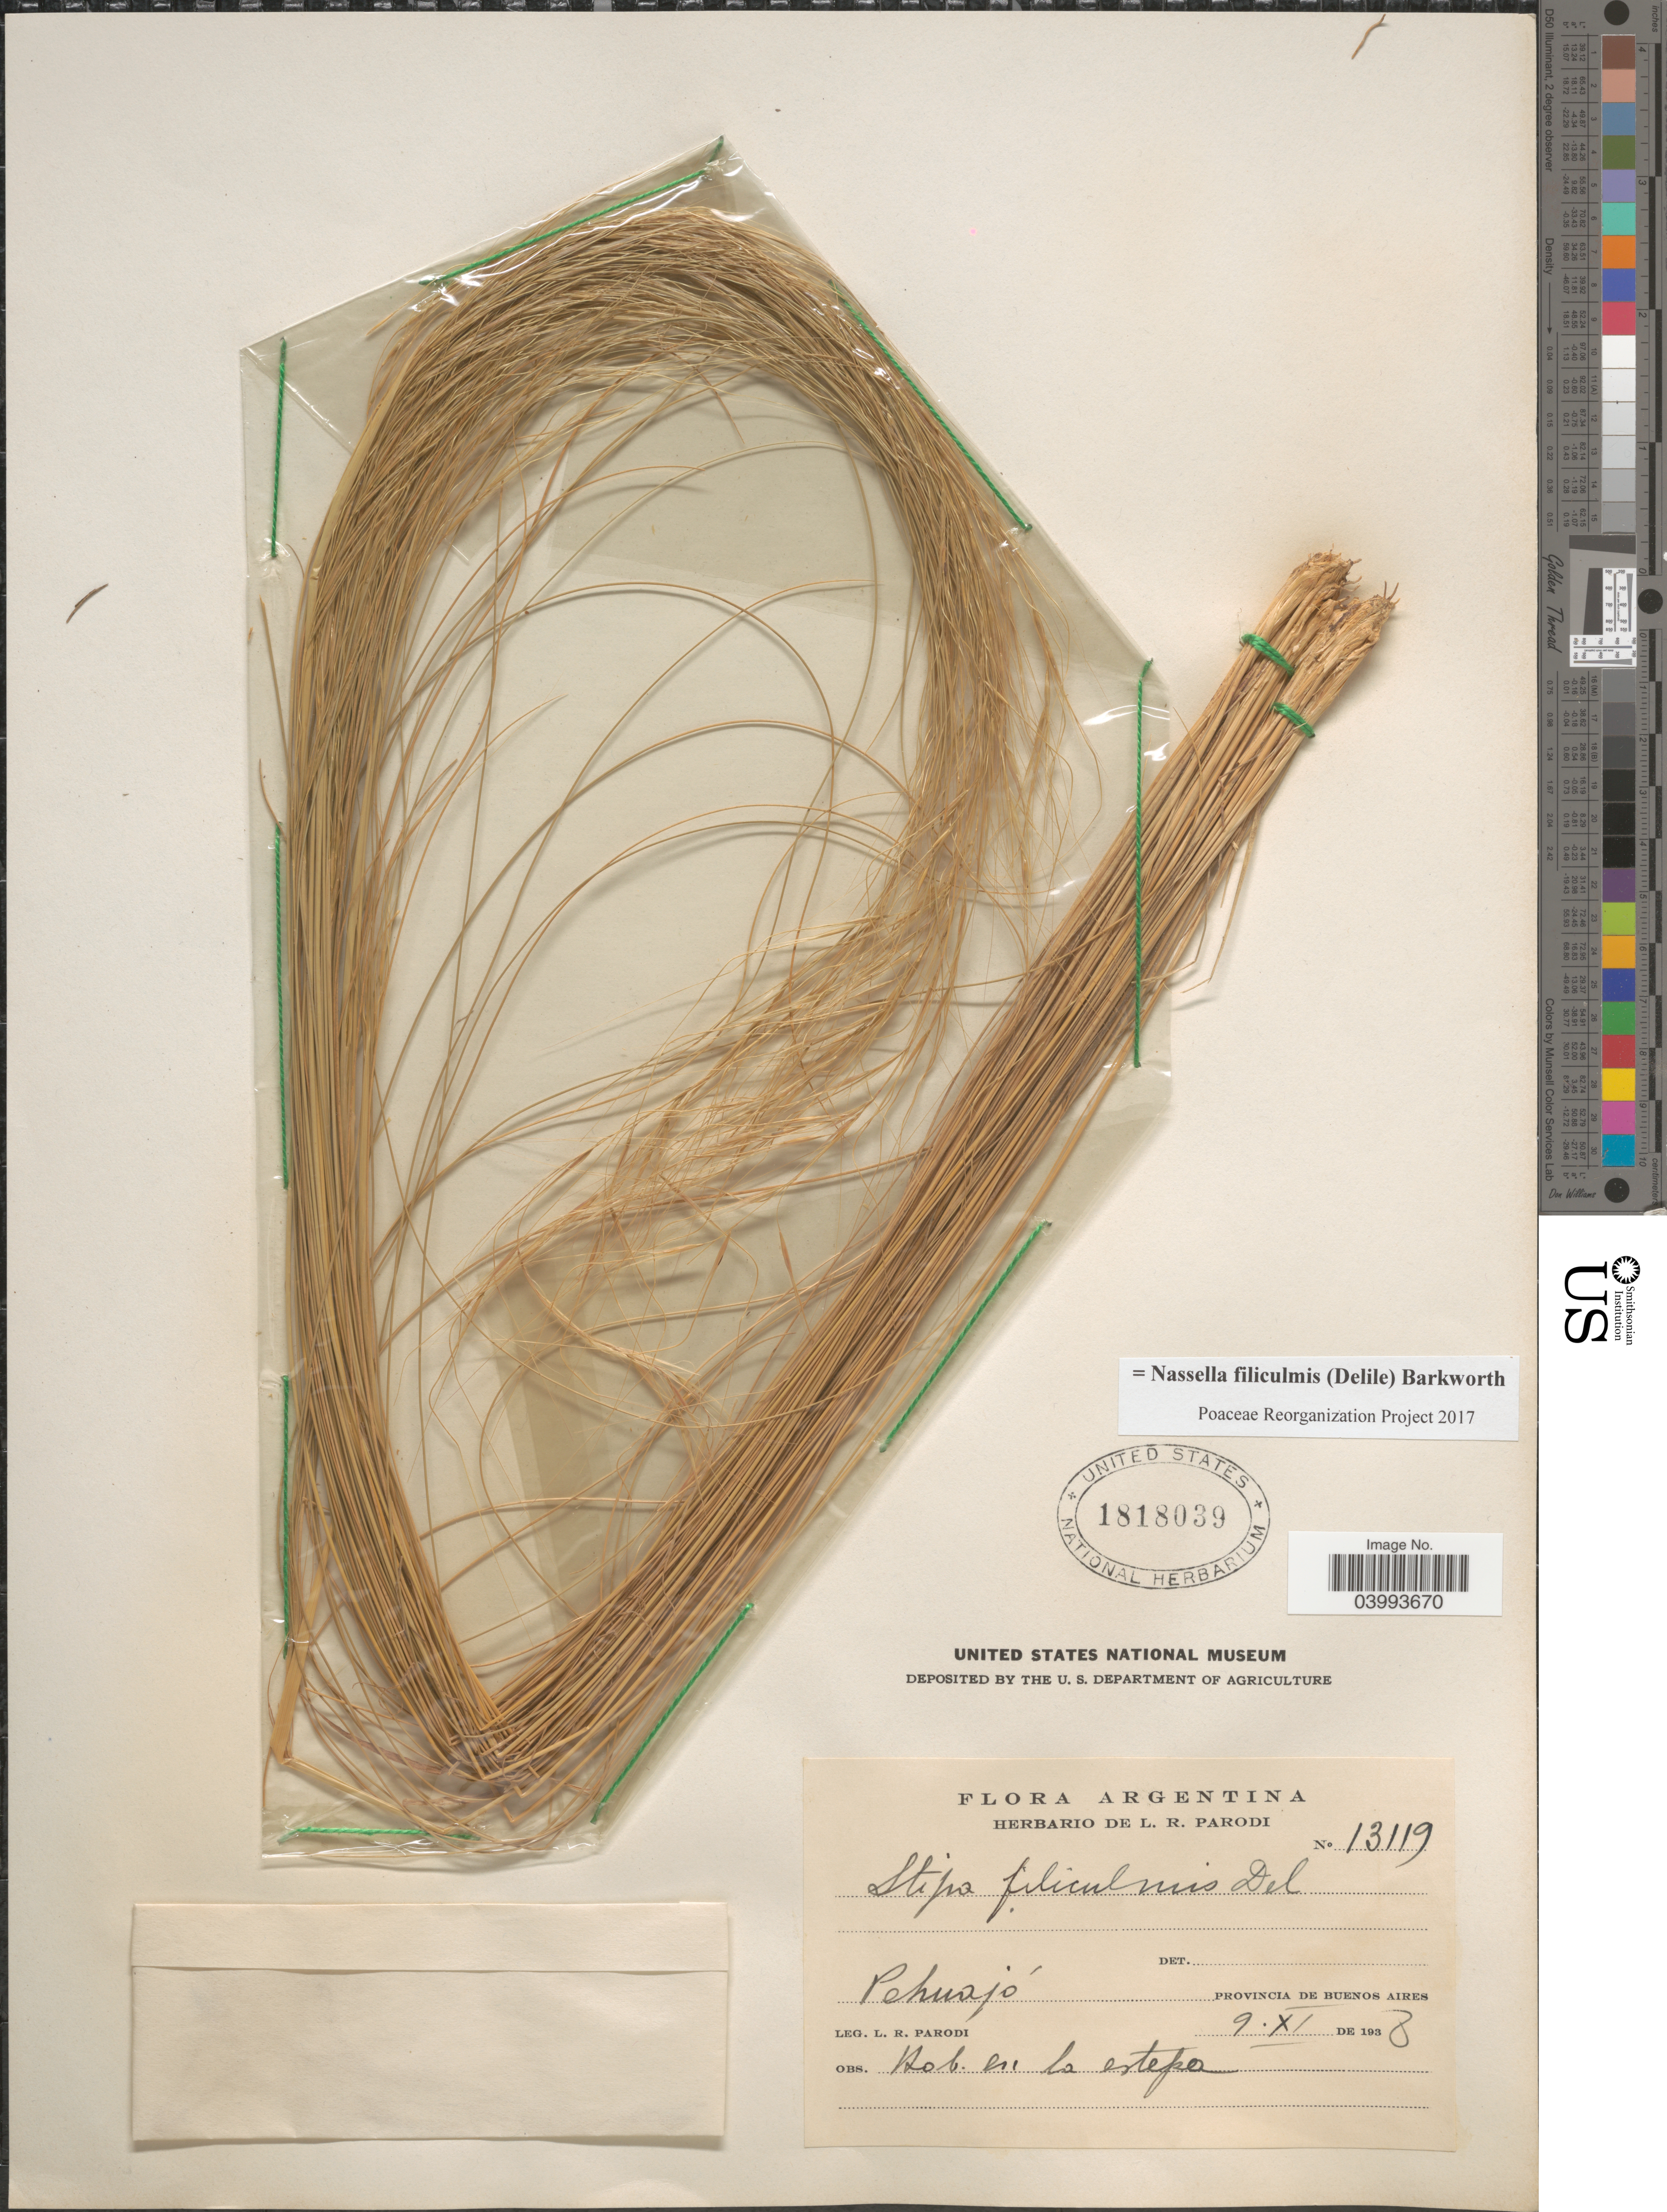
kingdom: Plantae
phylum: Tracheophyta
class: Liliopsida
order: Poales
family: Poaceae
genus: Nassella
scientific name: Nassella filiculmis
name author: (Delile) Barkworth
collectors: L. R. Parodi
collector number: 13119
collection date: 1938-11-09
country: Argentina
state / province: Buenos Aires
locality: Pehuajó.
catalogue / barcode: US 1818039